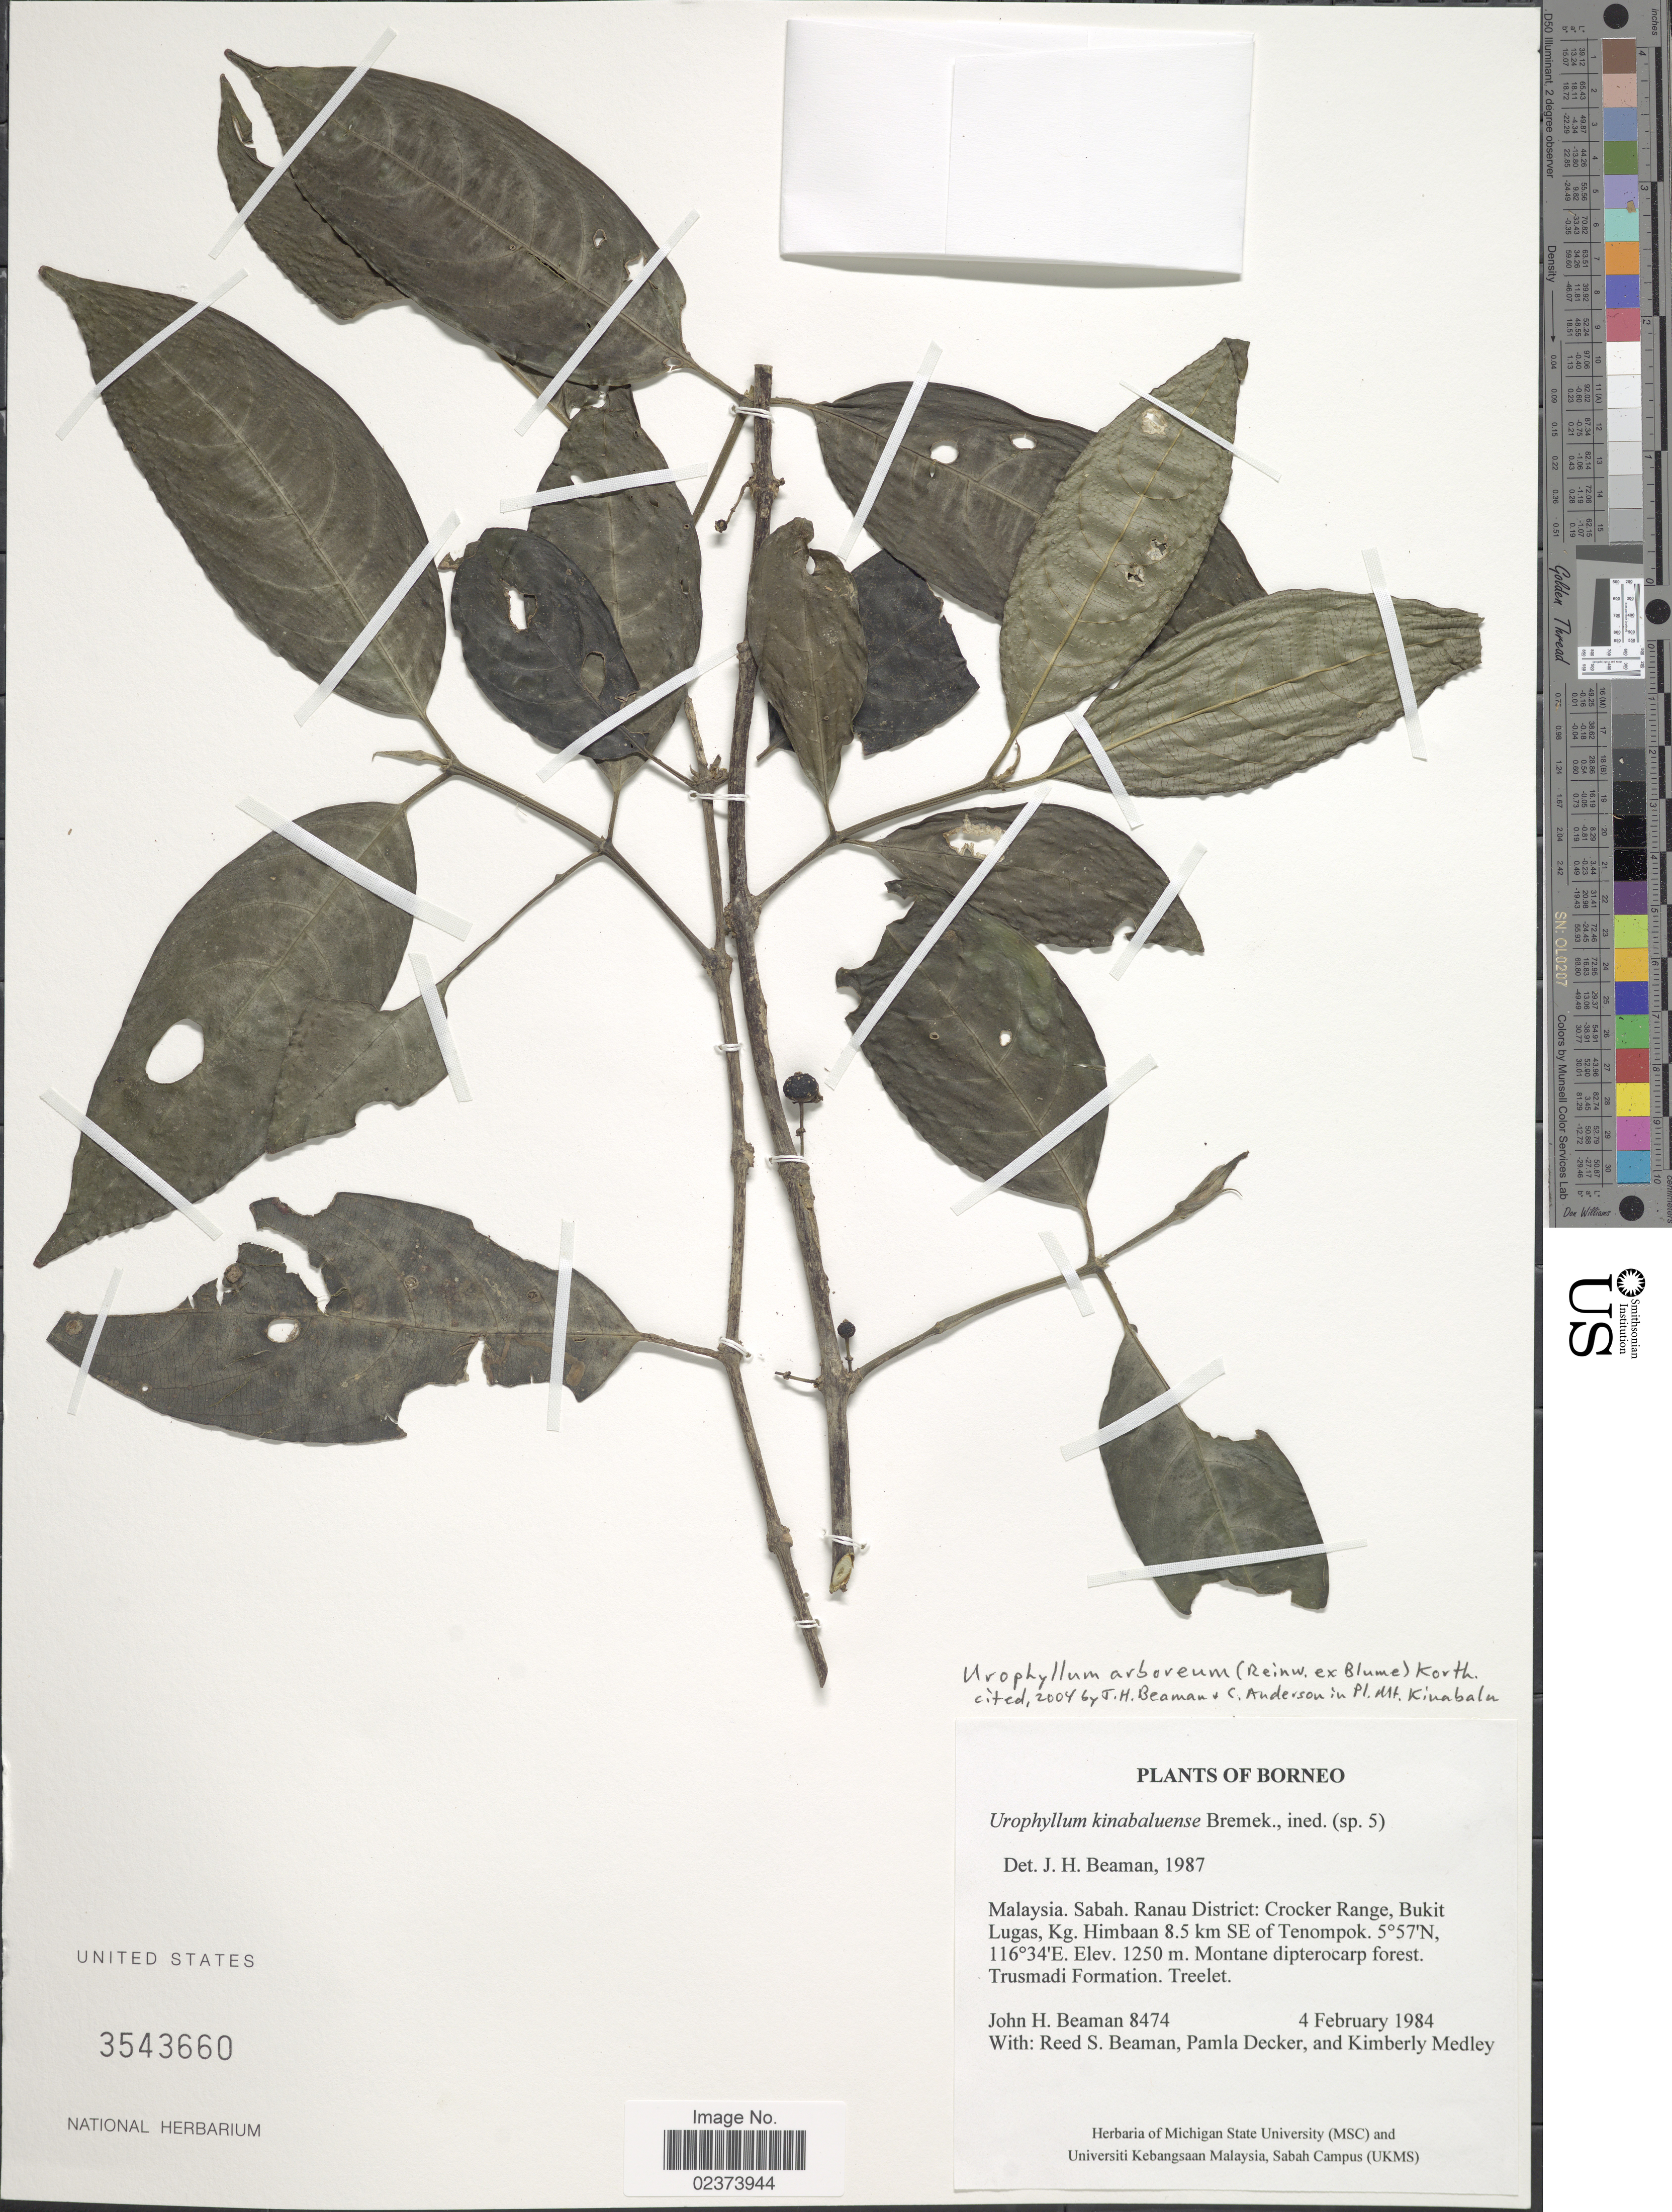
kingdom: Plantae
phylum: Tracheophyta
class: Magnoliopsida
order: Gentianales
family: Rubiaceae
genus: Urophyllum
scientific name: Urophyllum arboreum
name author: (Reinw. ex Blume) Korth.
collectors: J. H. Beaman, R. S. Beaman, P. Decker & K. Medley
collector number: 8474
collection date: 1984-02-04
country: Malaysia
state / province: Sabah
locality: Malaysia, Sabah, Ranau District: Crocker Range, Bukit Lugas, Kg. Himbaan 8.5 km SE of Tenompok, Borneo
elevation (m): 1250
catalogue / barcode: US 3543660